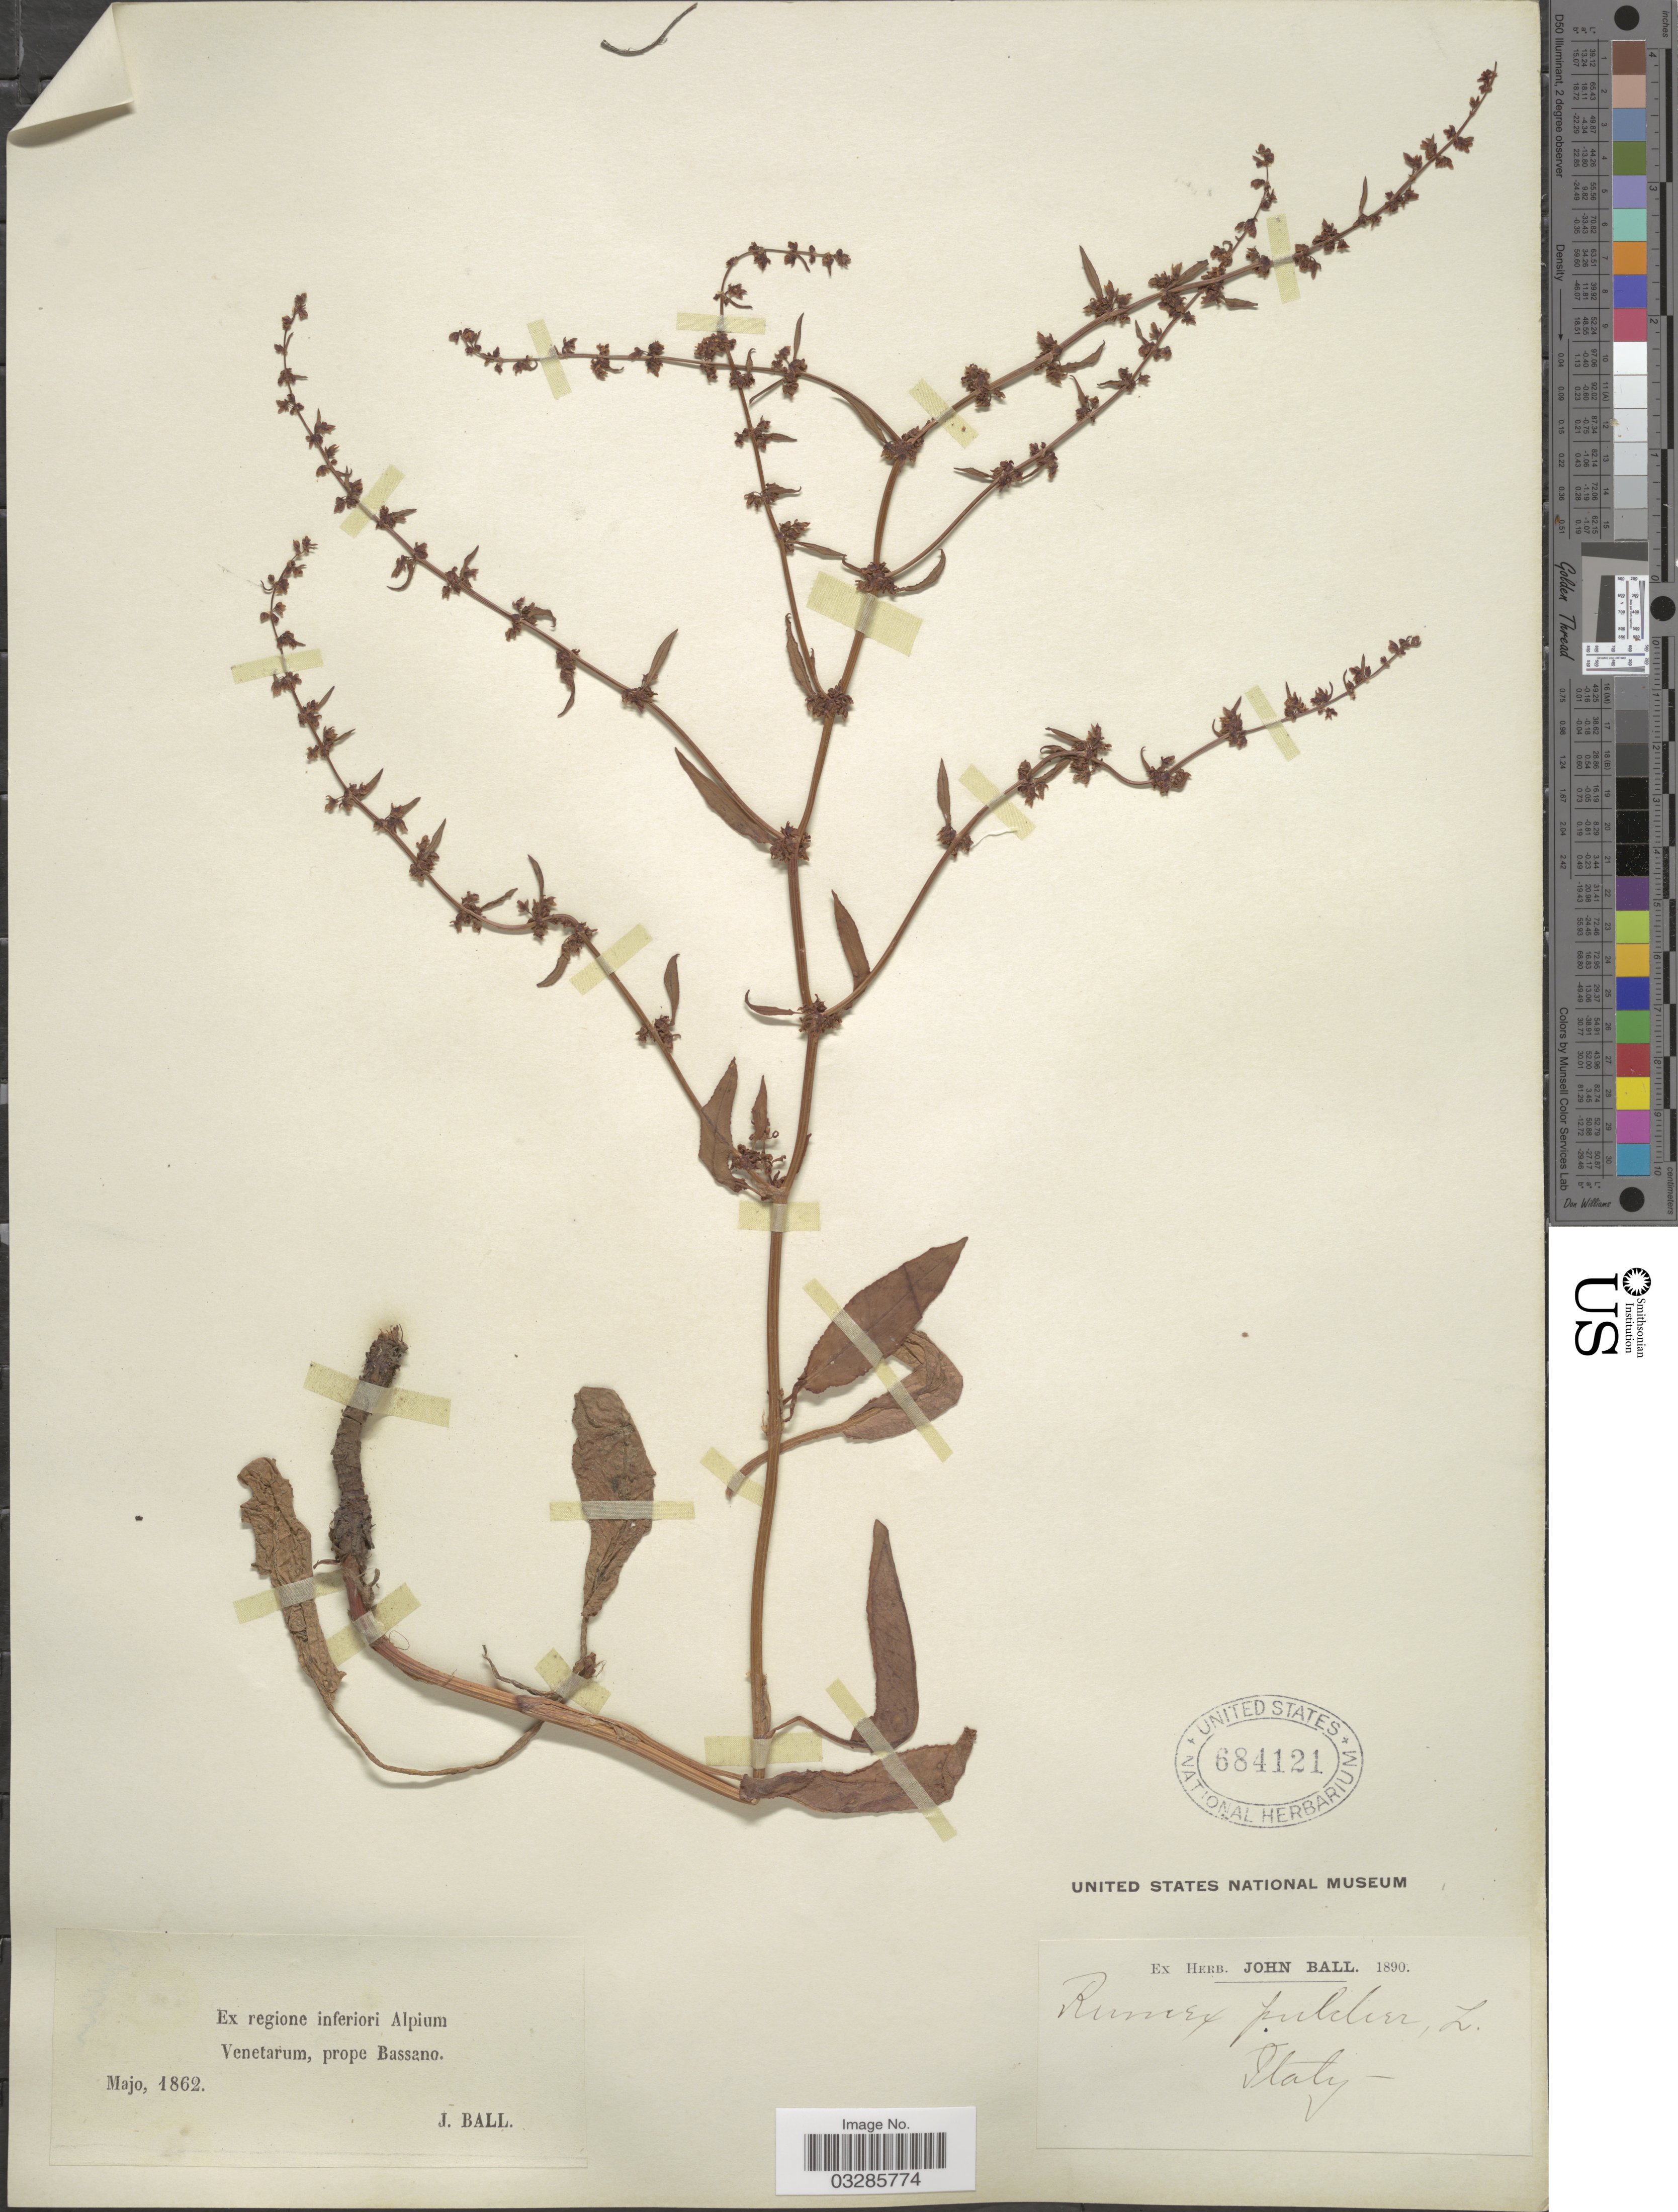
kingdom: Plantae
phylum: Tracheophyta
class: Magnoliopsida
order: Caryophyllales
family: Polygonaceae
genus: Rumex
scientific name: Rumex pulcher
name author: L.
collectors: J. Ball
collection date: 1862-05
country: Italy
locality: Ex regione inferiori Alpium, Venetarum, prope Bassano.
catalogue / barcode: US 684121